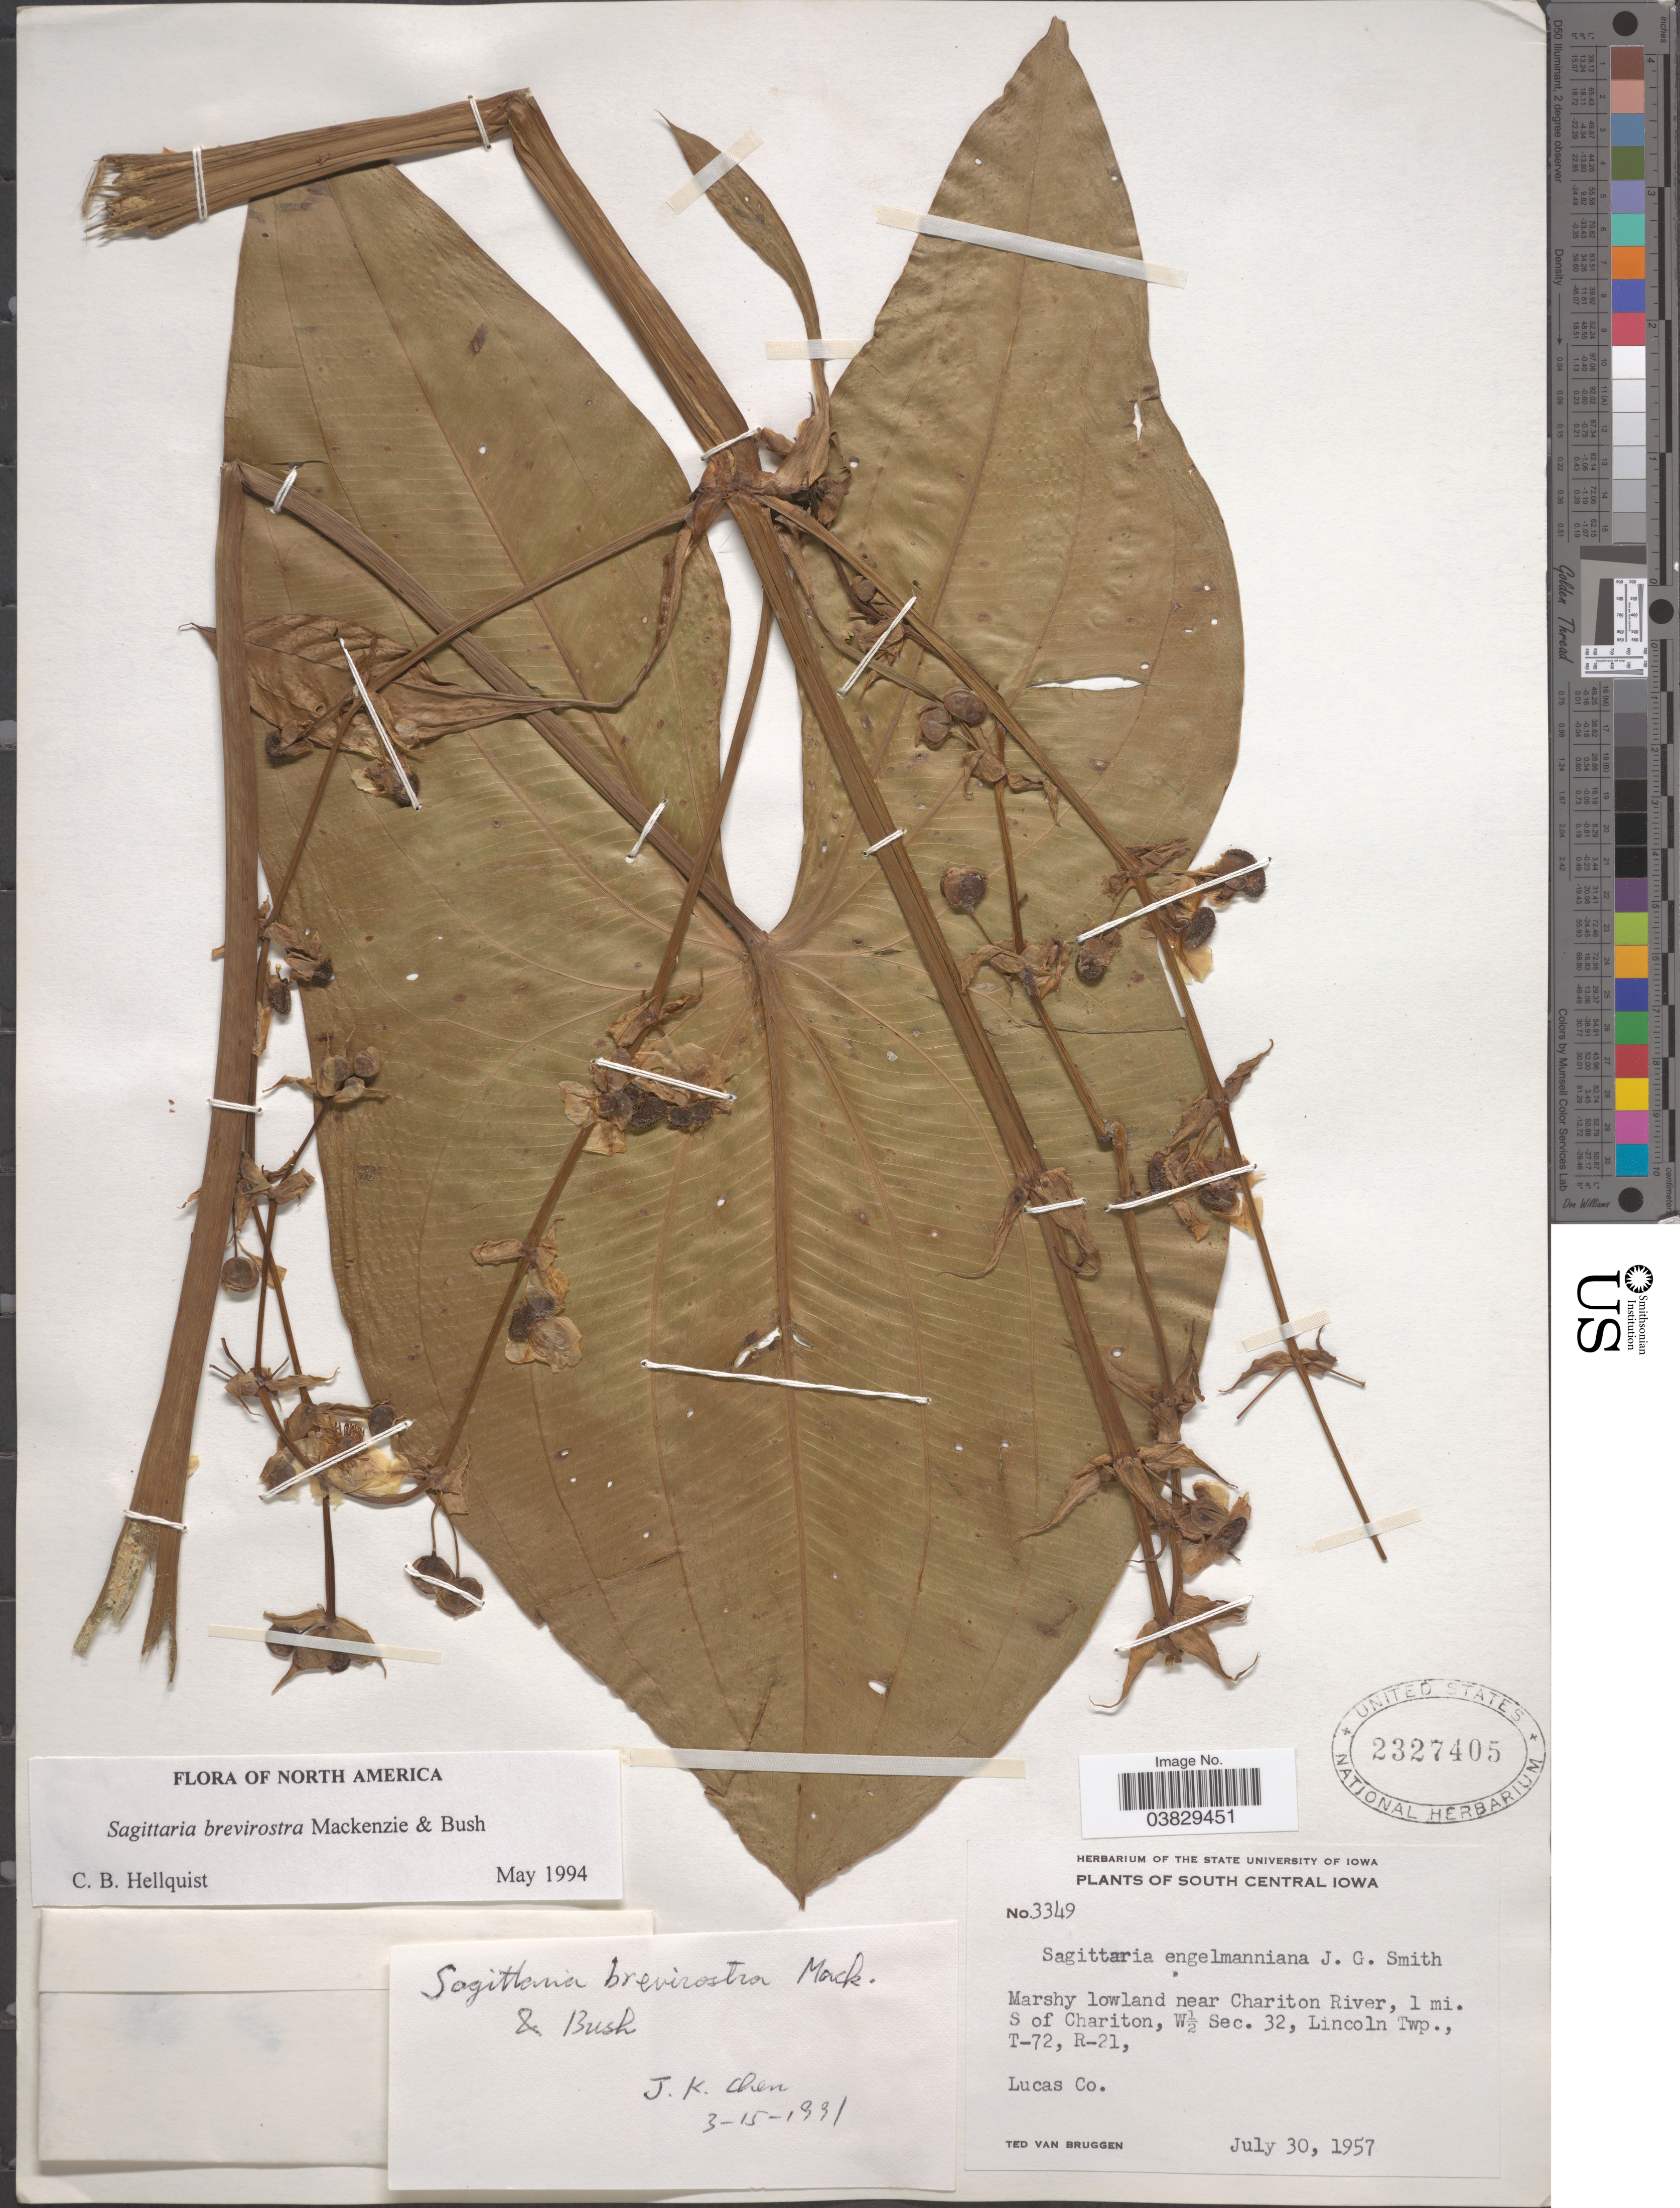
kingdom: Plantae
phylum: Tracheophyta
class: Liliopsida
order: Alismatales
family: Alismataceae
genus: Sagittaria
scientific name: Sagittaria brevirostra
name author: Mack. & Bush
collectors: T. van Bruggen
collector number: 3349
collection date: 1957-07-30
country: United States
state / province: Iowa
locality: South Central Iowa. Marshy lowland near Chariton River, 1 mi. S of Chariton, W½ Sec. 32, Lincoln Twp., T-72, R-21, Lucas Co.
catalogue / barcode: US 2327405